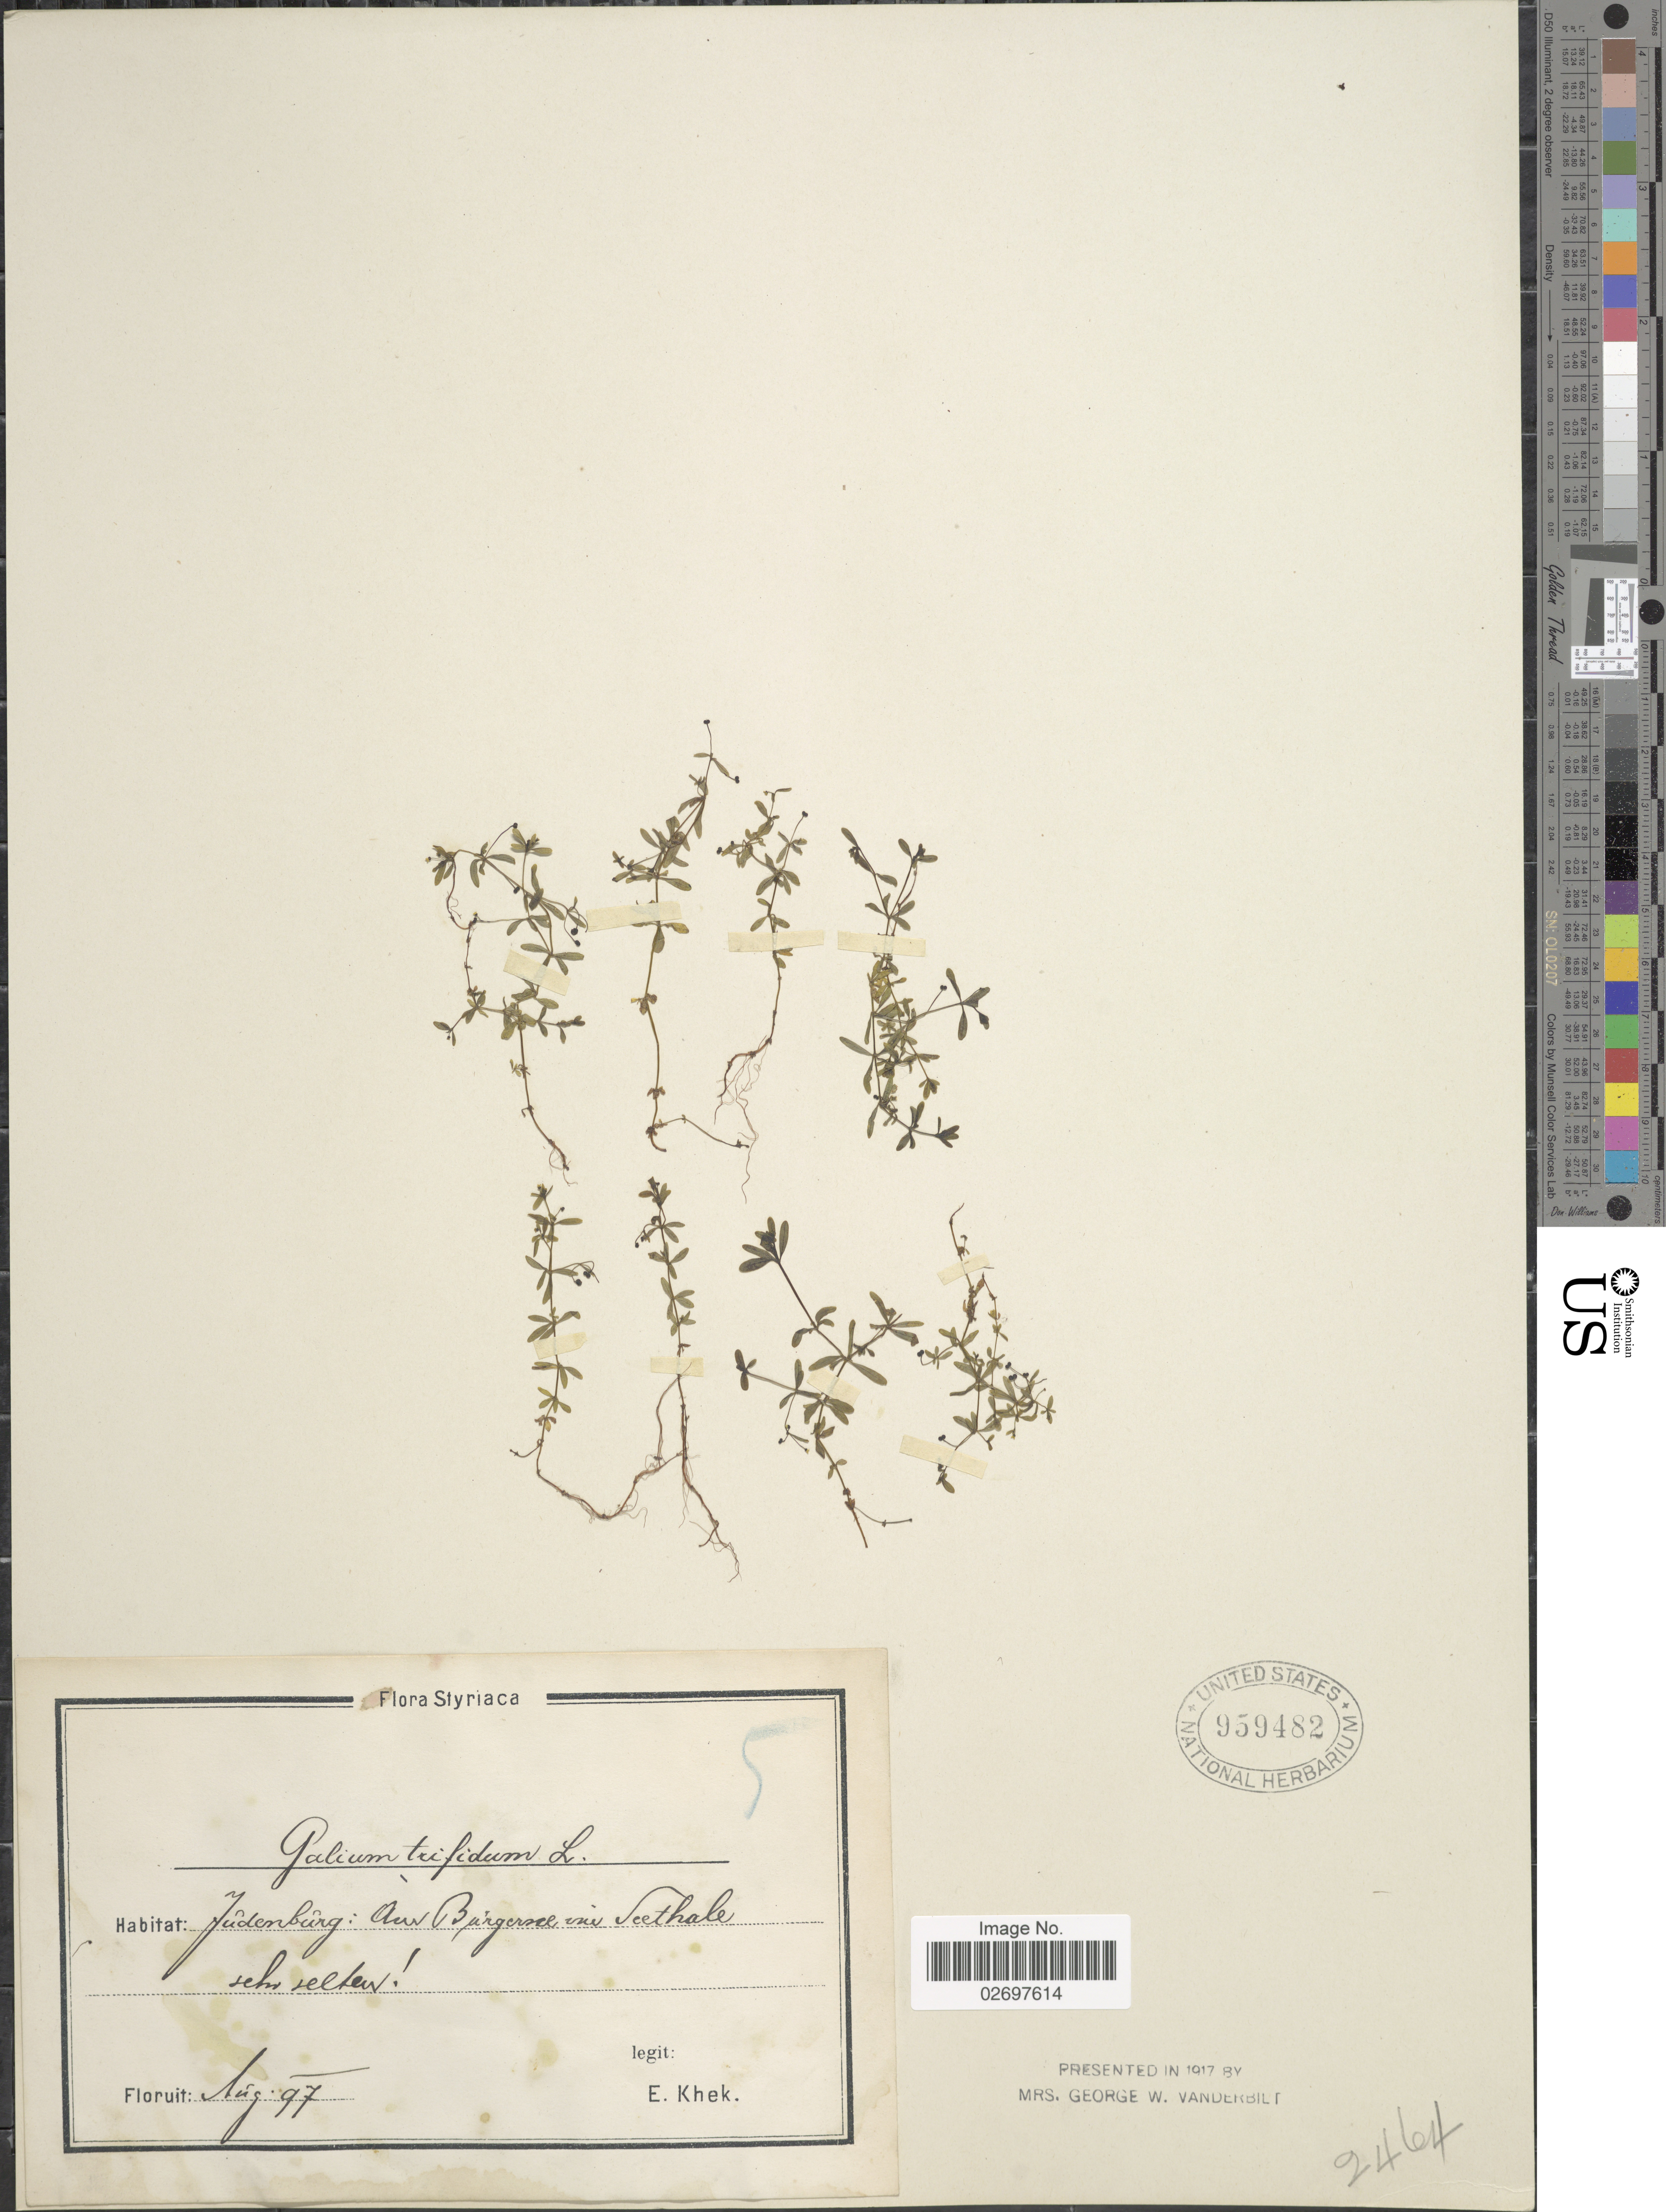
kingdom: Plantae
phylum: Tracheophyta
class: Magnoliopsida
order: Gentianales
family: Rubiaceae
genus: Galium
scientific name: Galium trifidum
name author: L.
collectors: E. J. Khek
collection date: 1897-08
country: Austria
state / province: Steiermark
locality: Styriaca. Judenburg: Aur Burgersee im Seethale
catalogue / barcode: US 959482